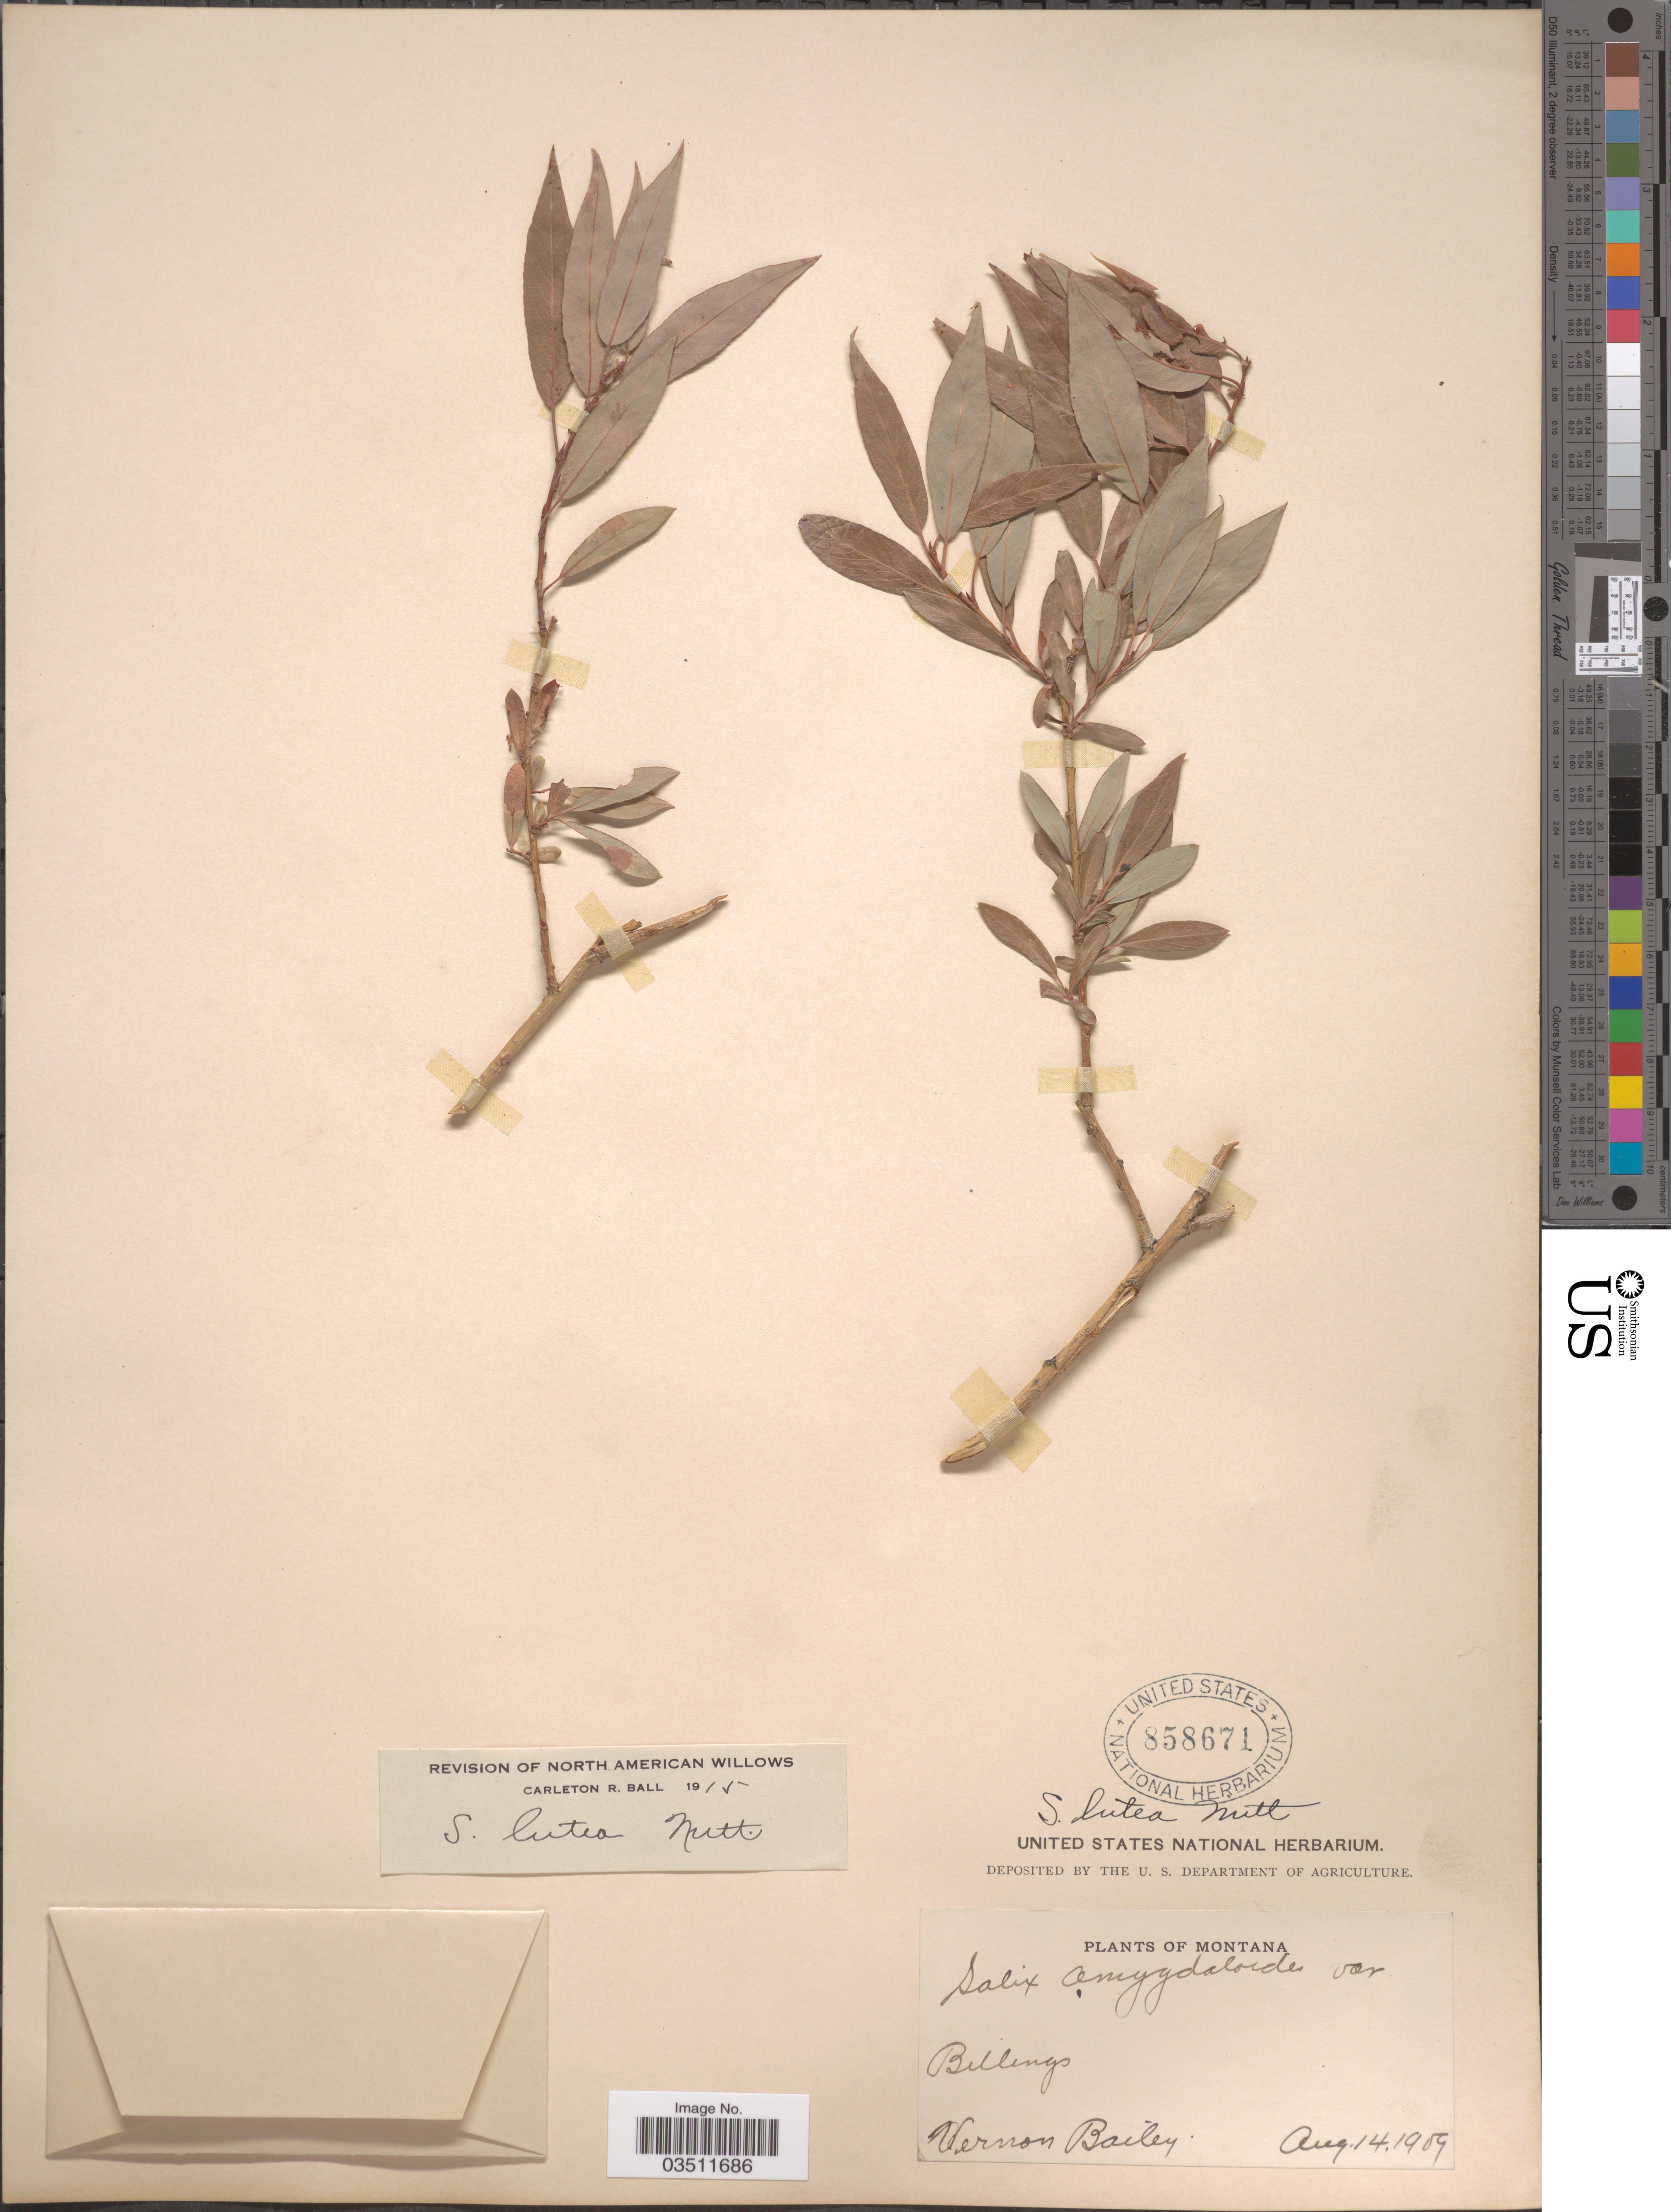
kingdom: Plantae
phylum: Tracheophyta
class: Magnoliopsida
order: Malpighiales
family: Salicaceae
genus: Salix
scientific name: Salix lutea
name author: Nutt.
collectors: V. O. Bailey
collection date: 1909-08-14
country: United States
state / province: Montana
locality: Billings.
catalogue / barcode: US 858671